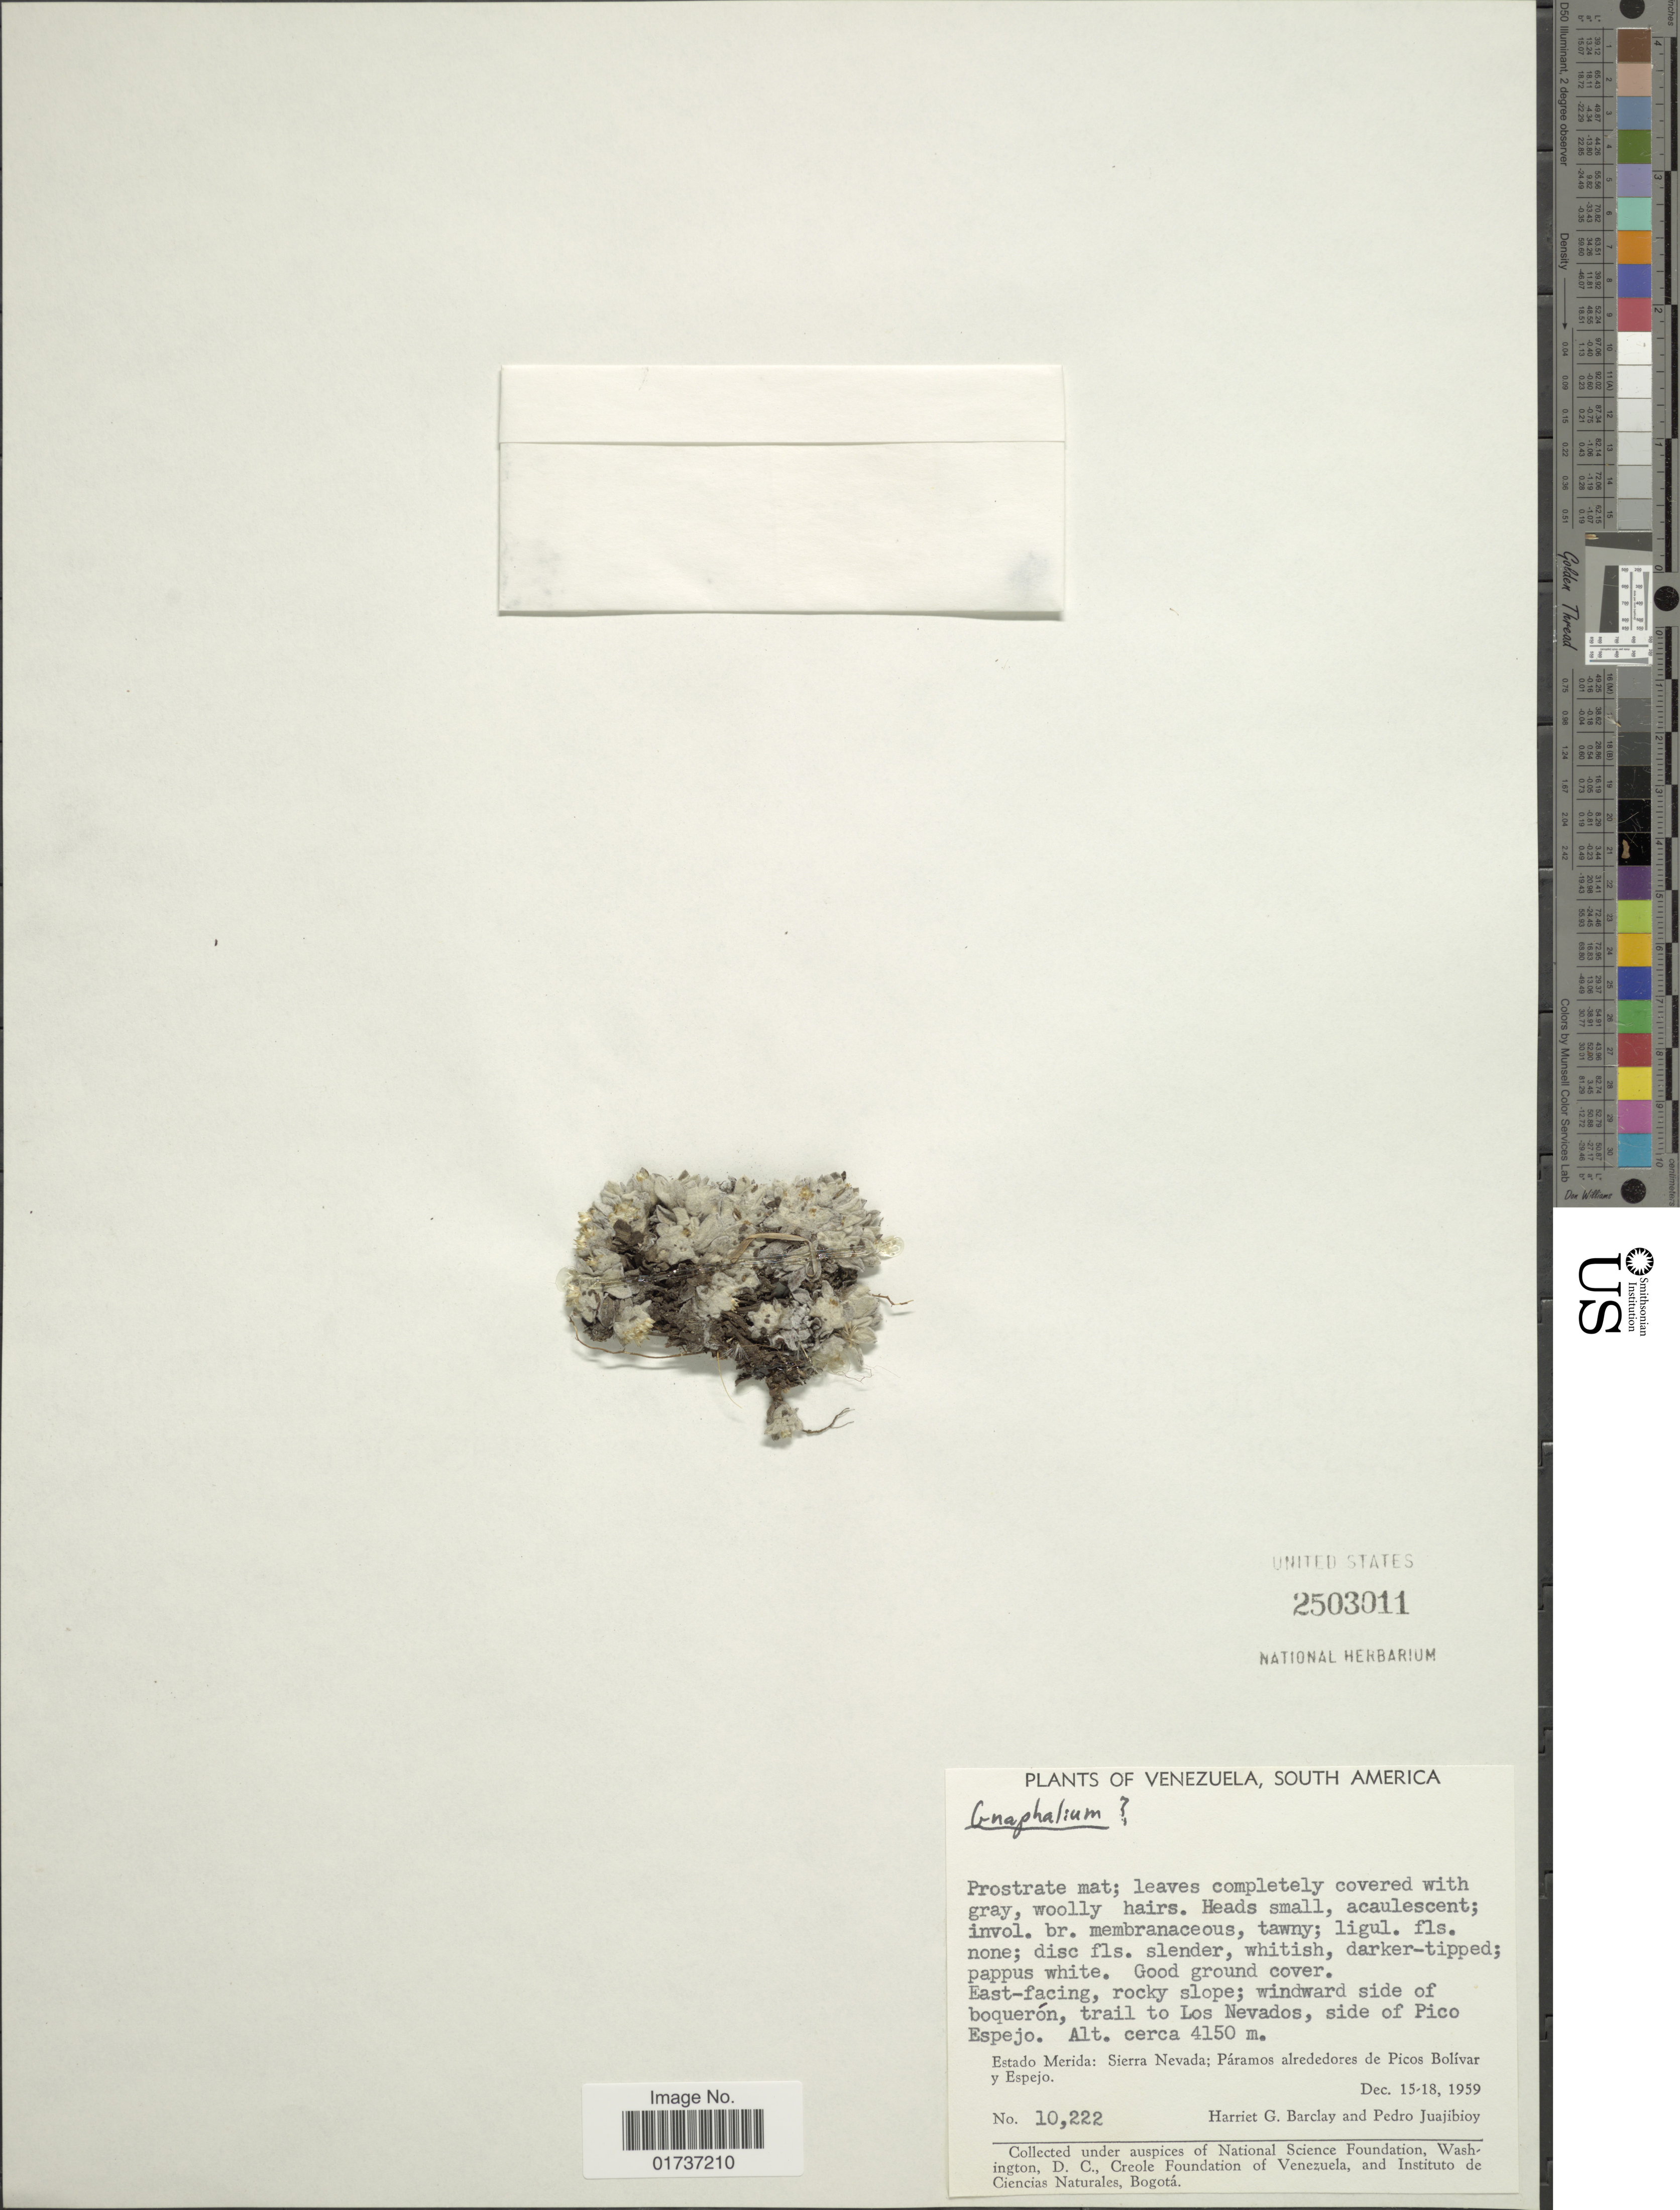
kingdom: Plantae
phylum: Tracheophyta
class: Magnoliopsida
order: Asterales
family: Asteraceae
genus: Gnaphalium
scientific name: Gnaphalium sp.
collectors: H. G. Barclay & P. Juajibioy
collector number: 10222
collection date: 1959-12-15/1959-12-18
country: Venezuela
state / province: Mérida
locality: East-facing, rocky slopes; windward side of boquerón, trail to Los Nevados, side of Pico Espejo, Sierra Nevada; Páramos alrededores de Pico Bolívar y Espejo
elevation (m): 4150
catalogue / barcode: US 2503011